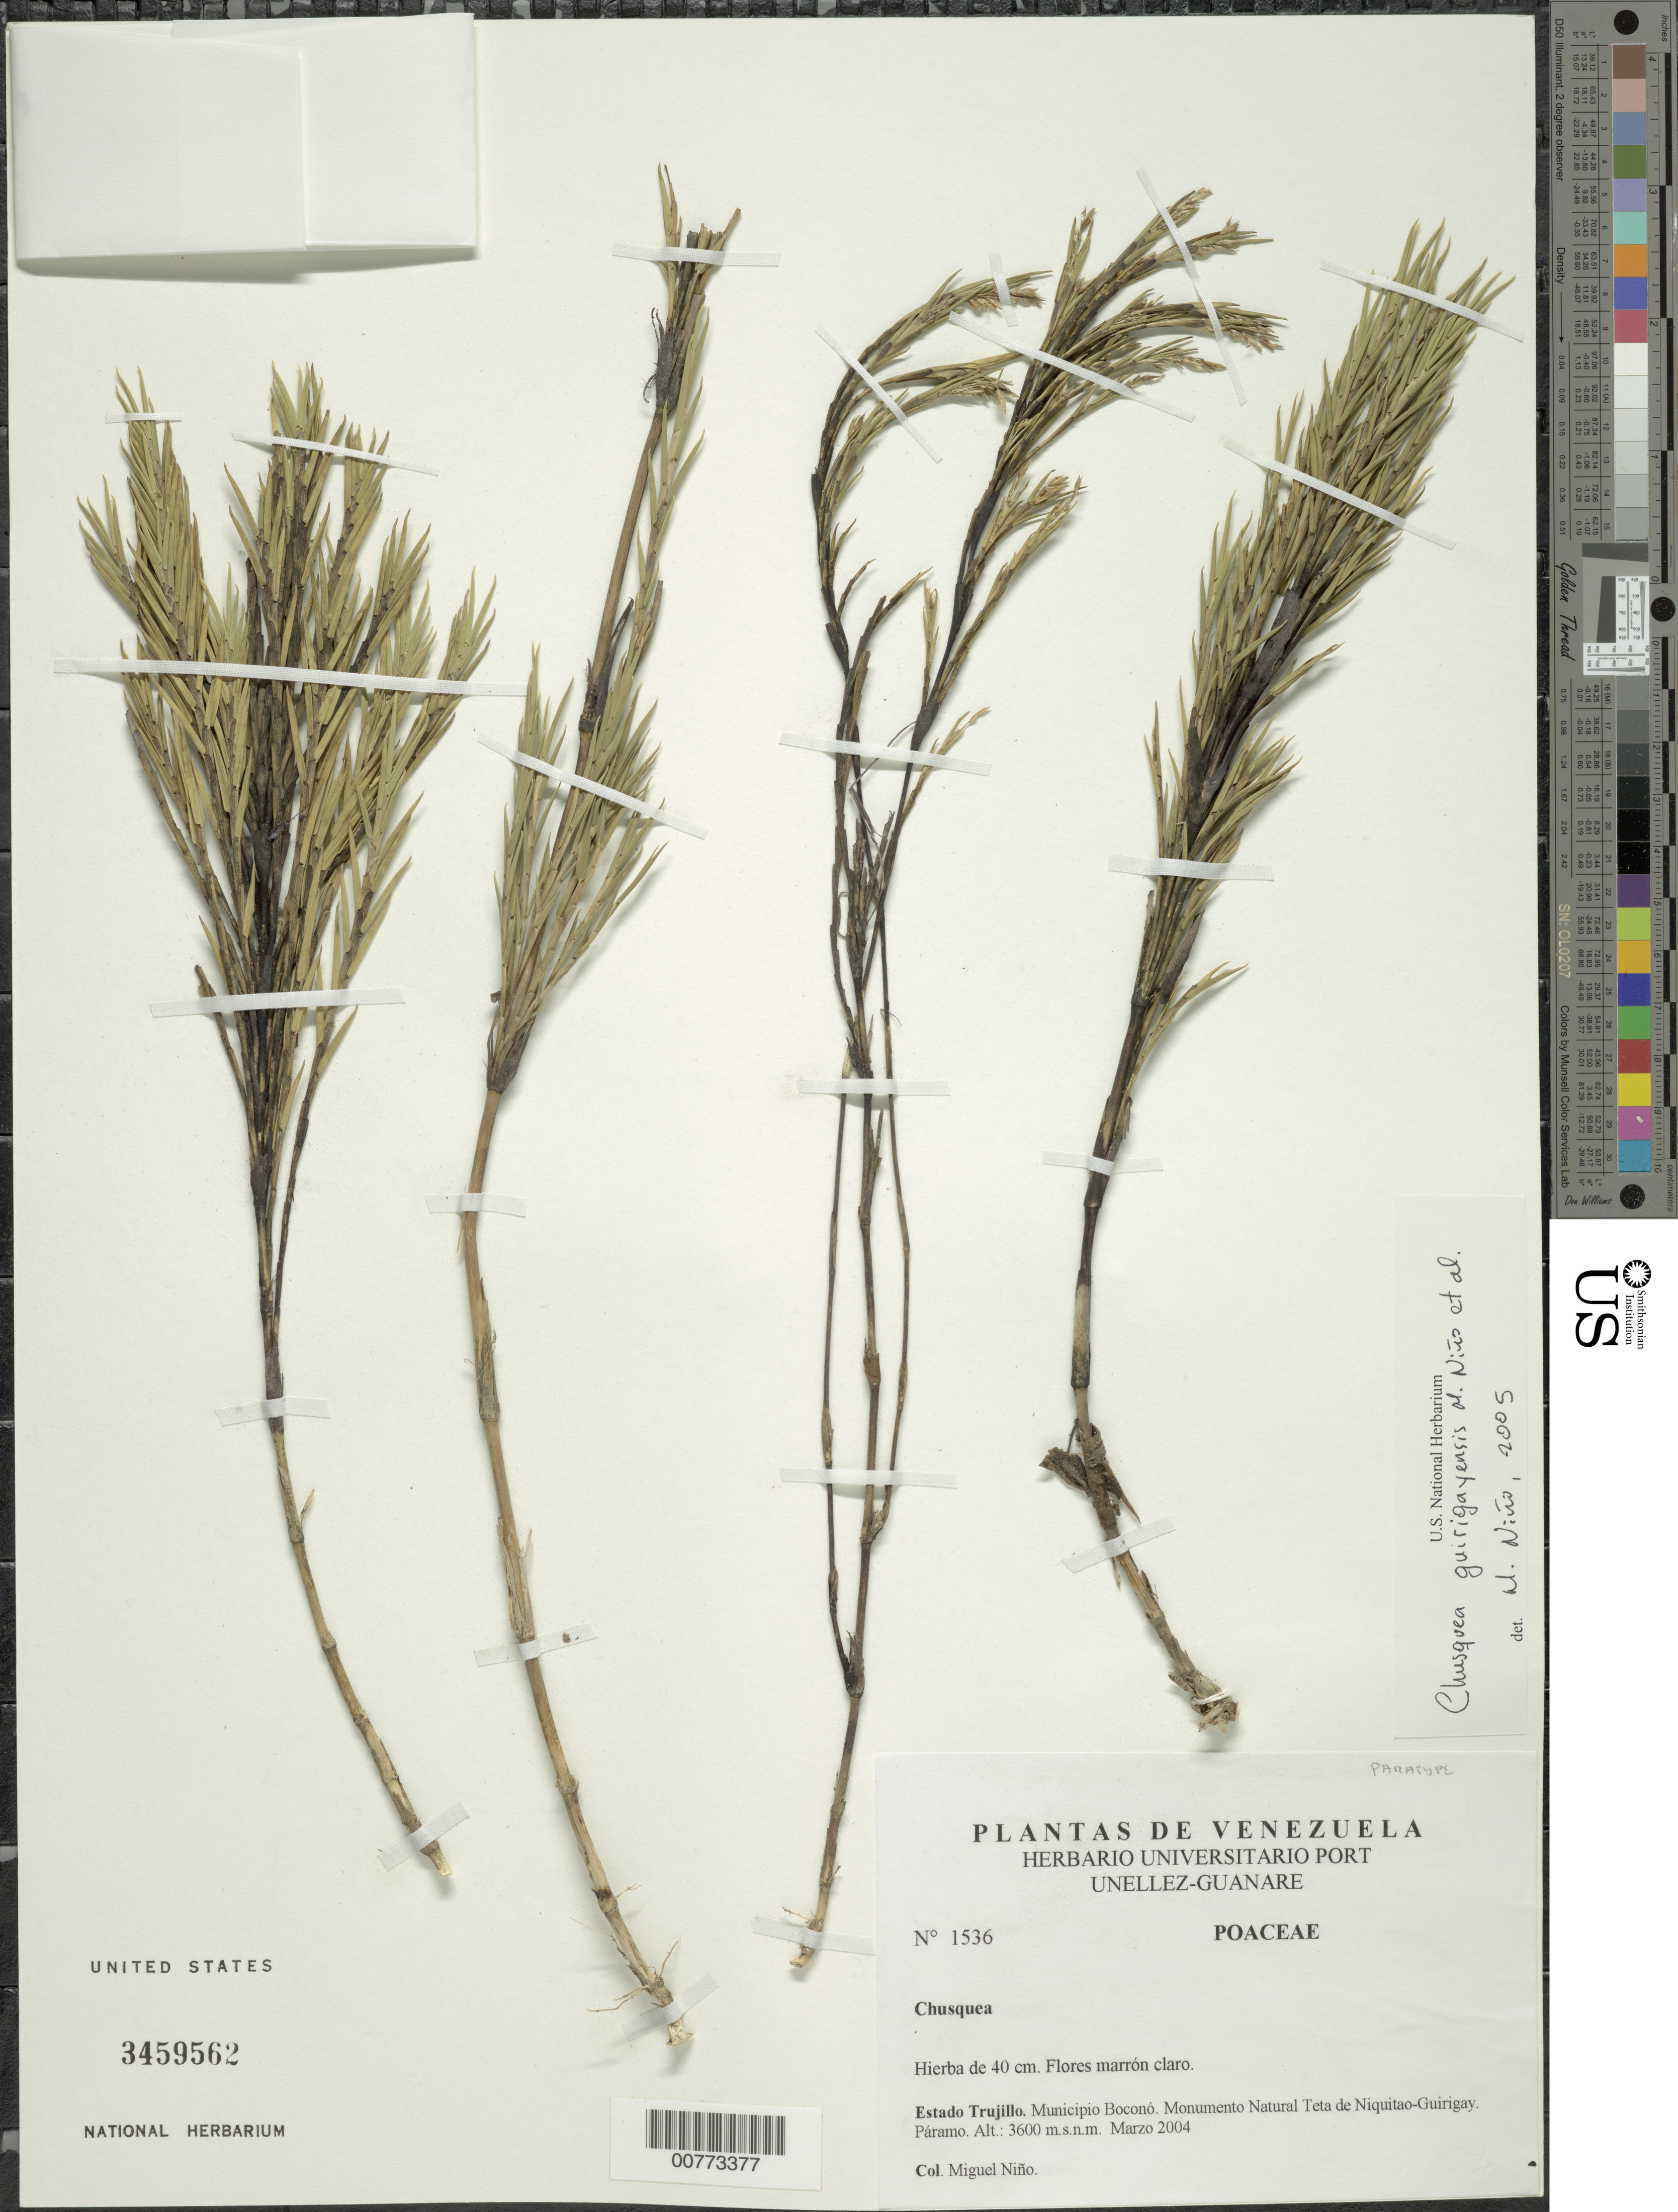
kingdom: Plantae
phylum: Tracheophyta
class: Liliopsida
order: Poales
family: Poaceae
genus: Chusquea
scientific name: Chusquea guirigayensis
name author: S.M. Niño et al.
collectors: S. M. Niño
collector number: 1536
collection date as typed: Mar 2004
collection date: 2004-03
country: Venezuela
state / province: Trujillo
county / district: Boconó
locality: Monumento Natural Teta de Niquitao-Guirigay.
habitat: Páramo.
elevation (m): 3600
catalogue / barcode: US 3459562